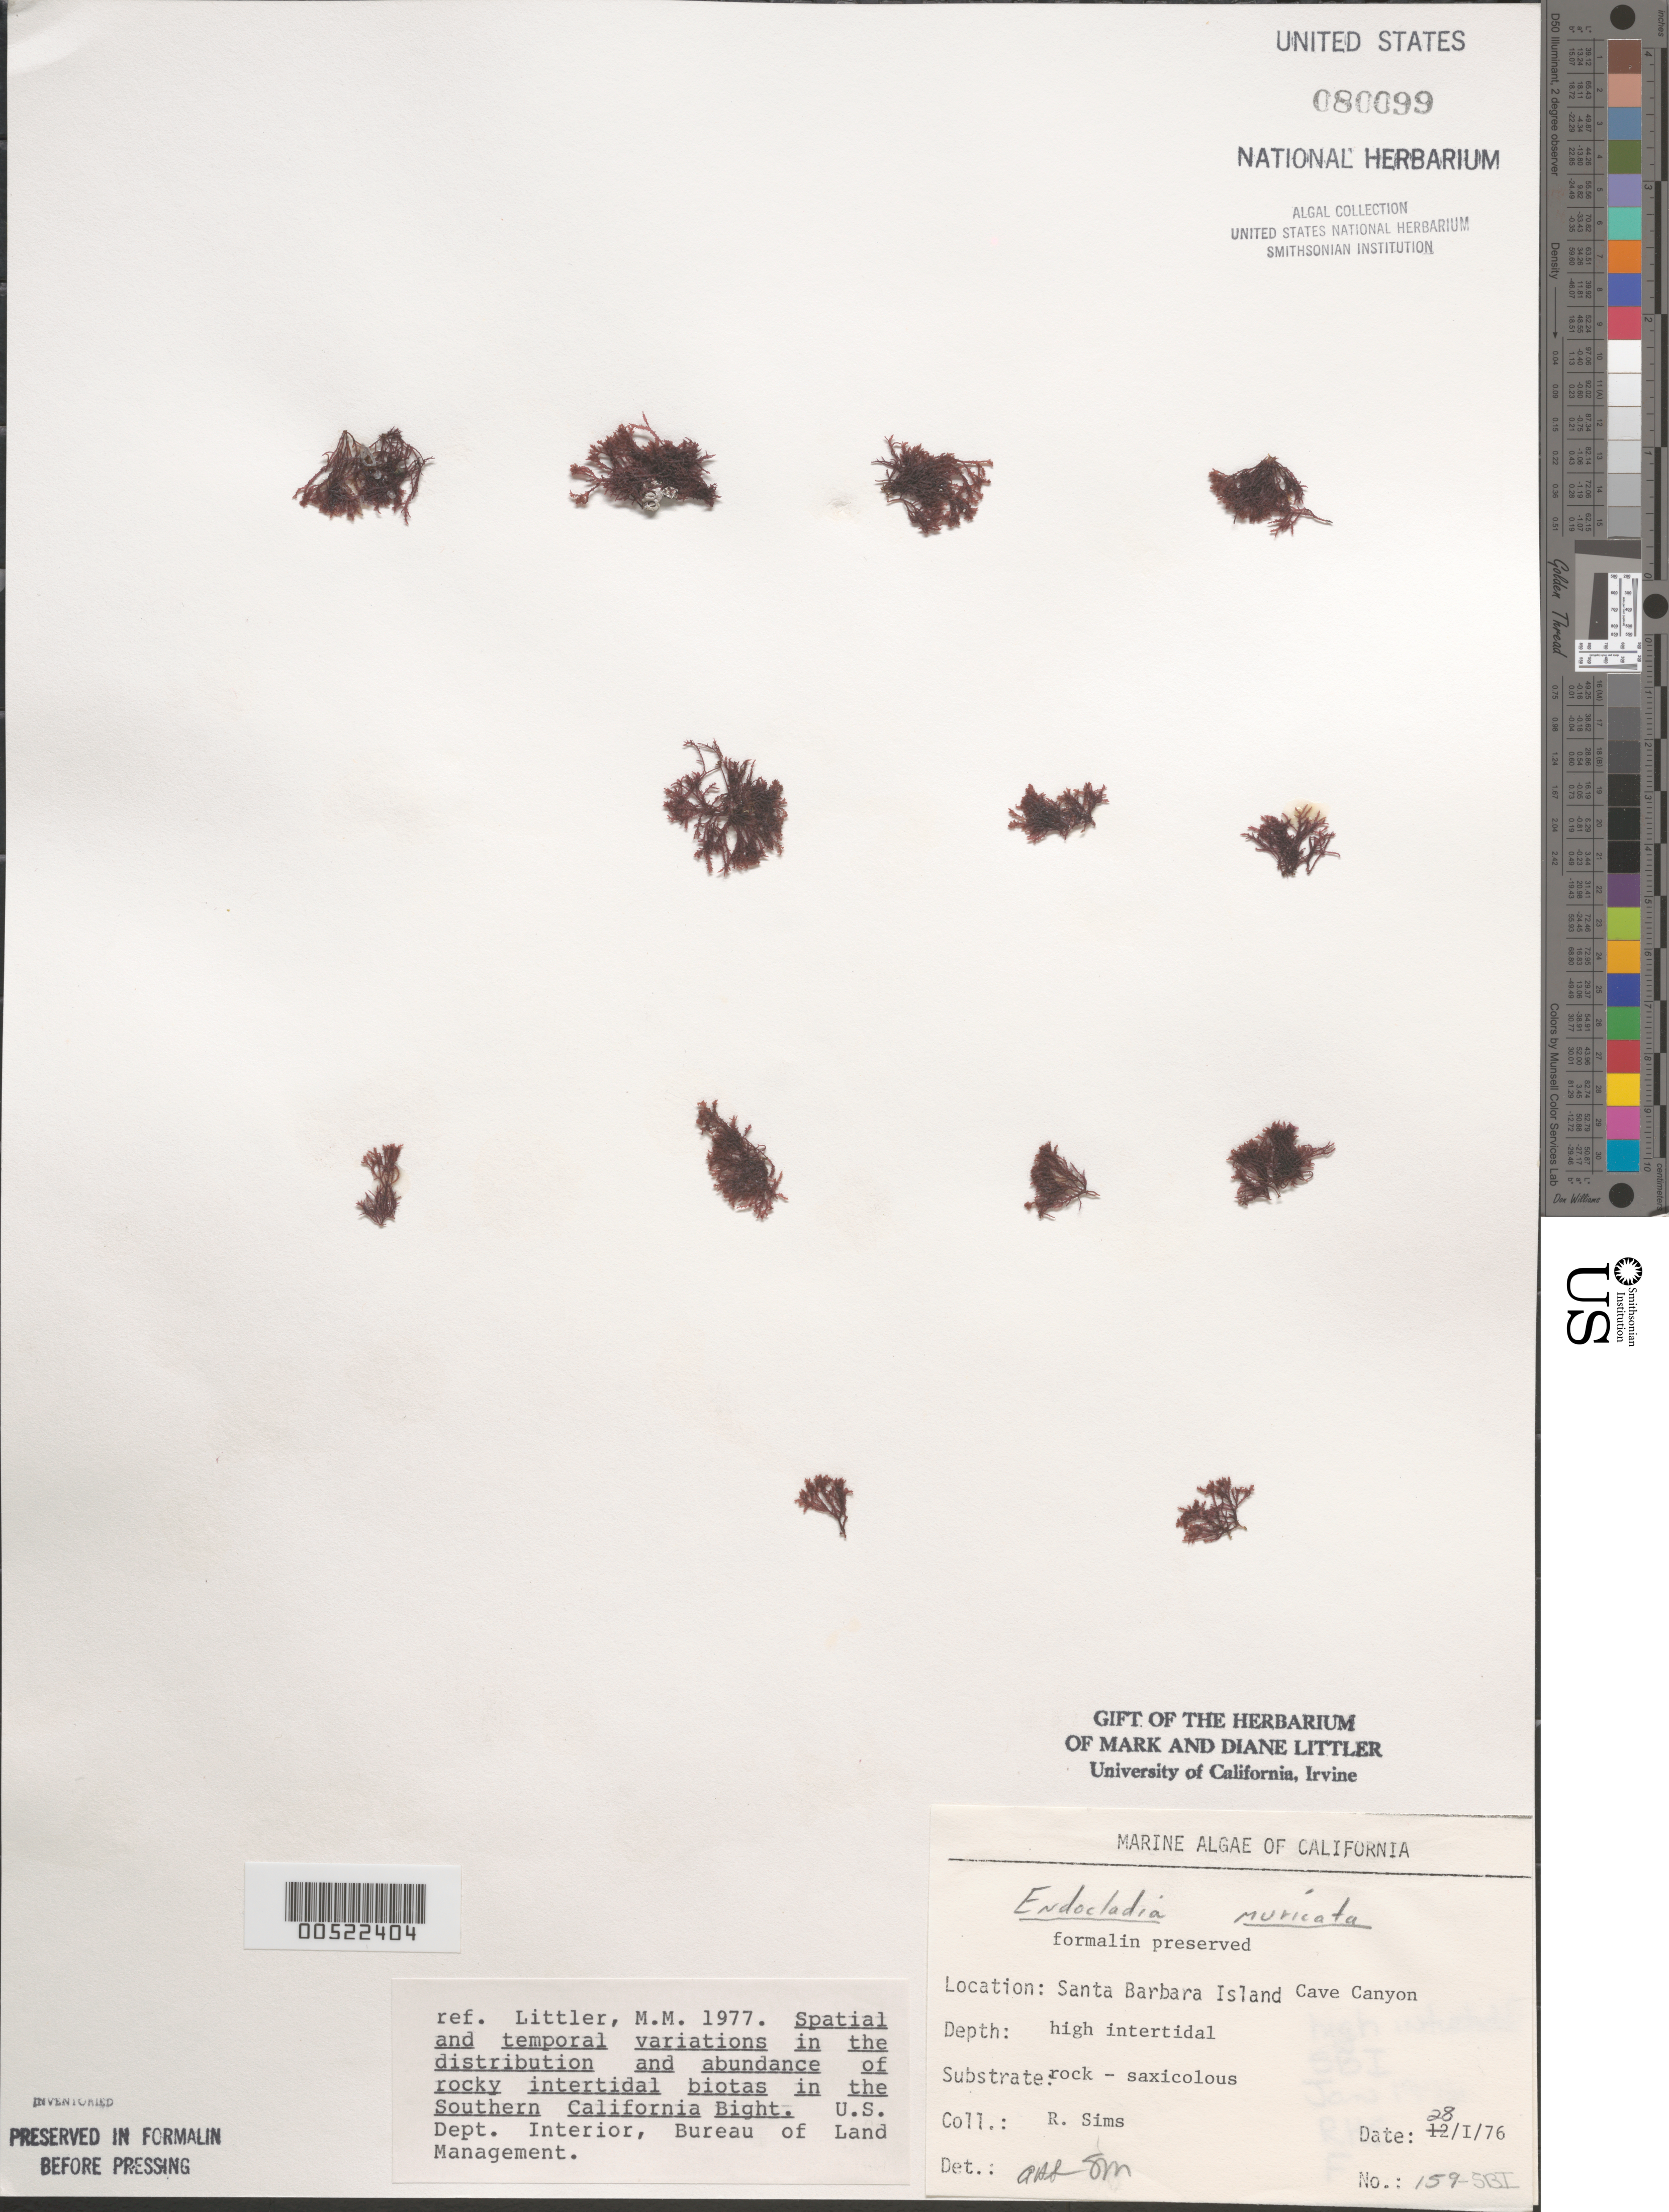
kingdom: Plantae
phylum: Rhodophyta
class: Florideophyceae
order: Gigartinales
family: Endocladiaceae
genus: Endocladia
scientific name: Endocladia muricata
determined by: Sims, Robert H.; Murray, S. N.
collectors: R. H. Sims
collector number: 159-sbi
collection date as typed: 28 Jan 1976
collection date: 1976-01-28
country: United States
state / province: California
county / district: Santa Barbara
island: Santa Barbara Island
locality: Cave Canyon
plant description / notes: BLM-SOCALBIGHT Rocky Intertidal Survey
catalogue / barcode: US 80099